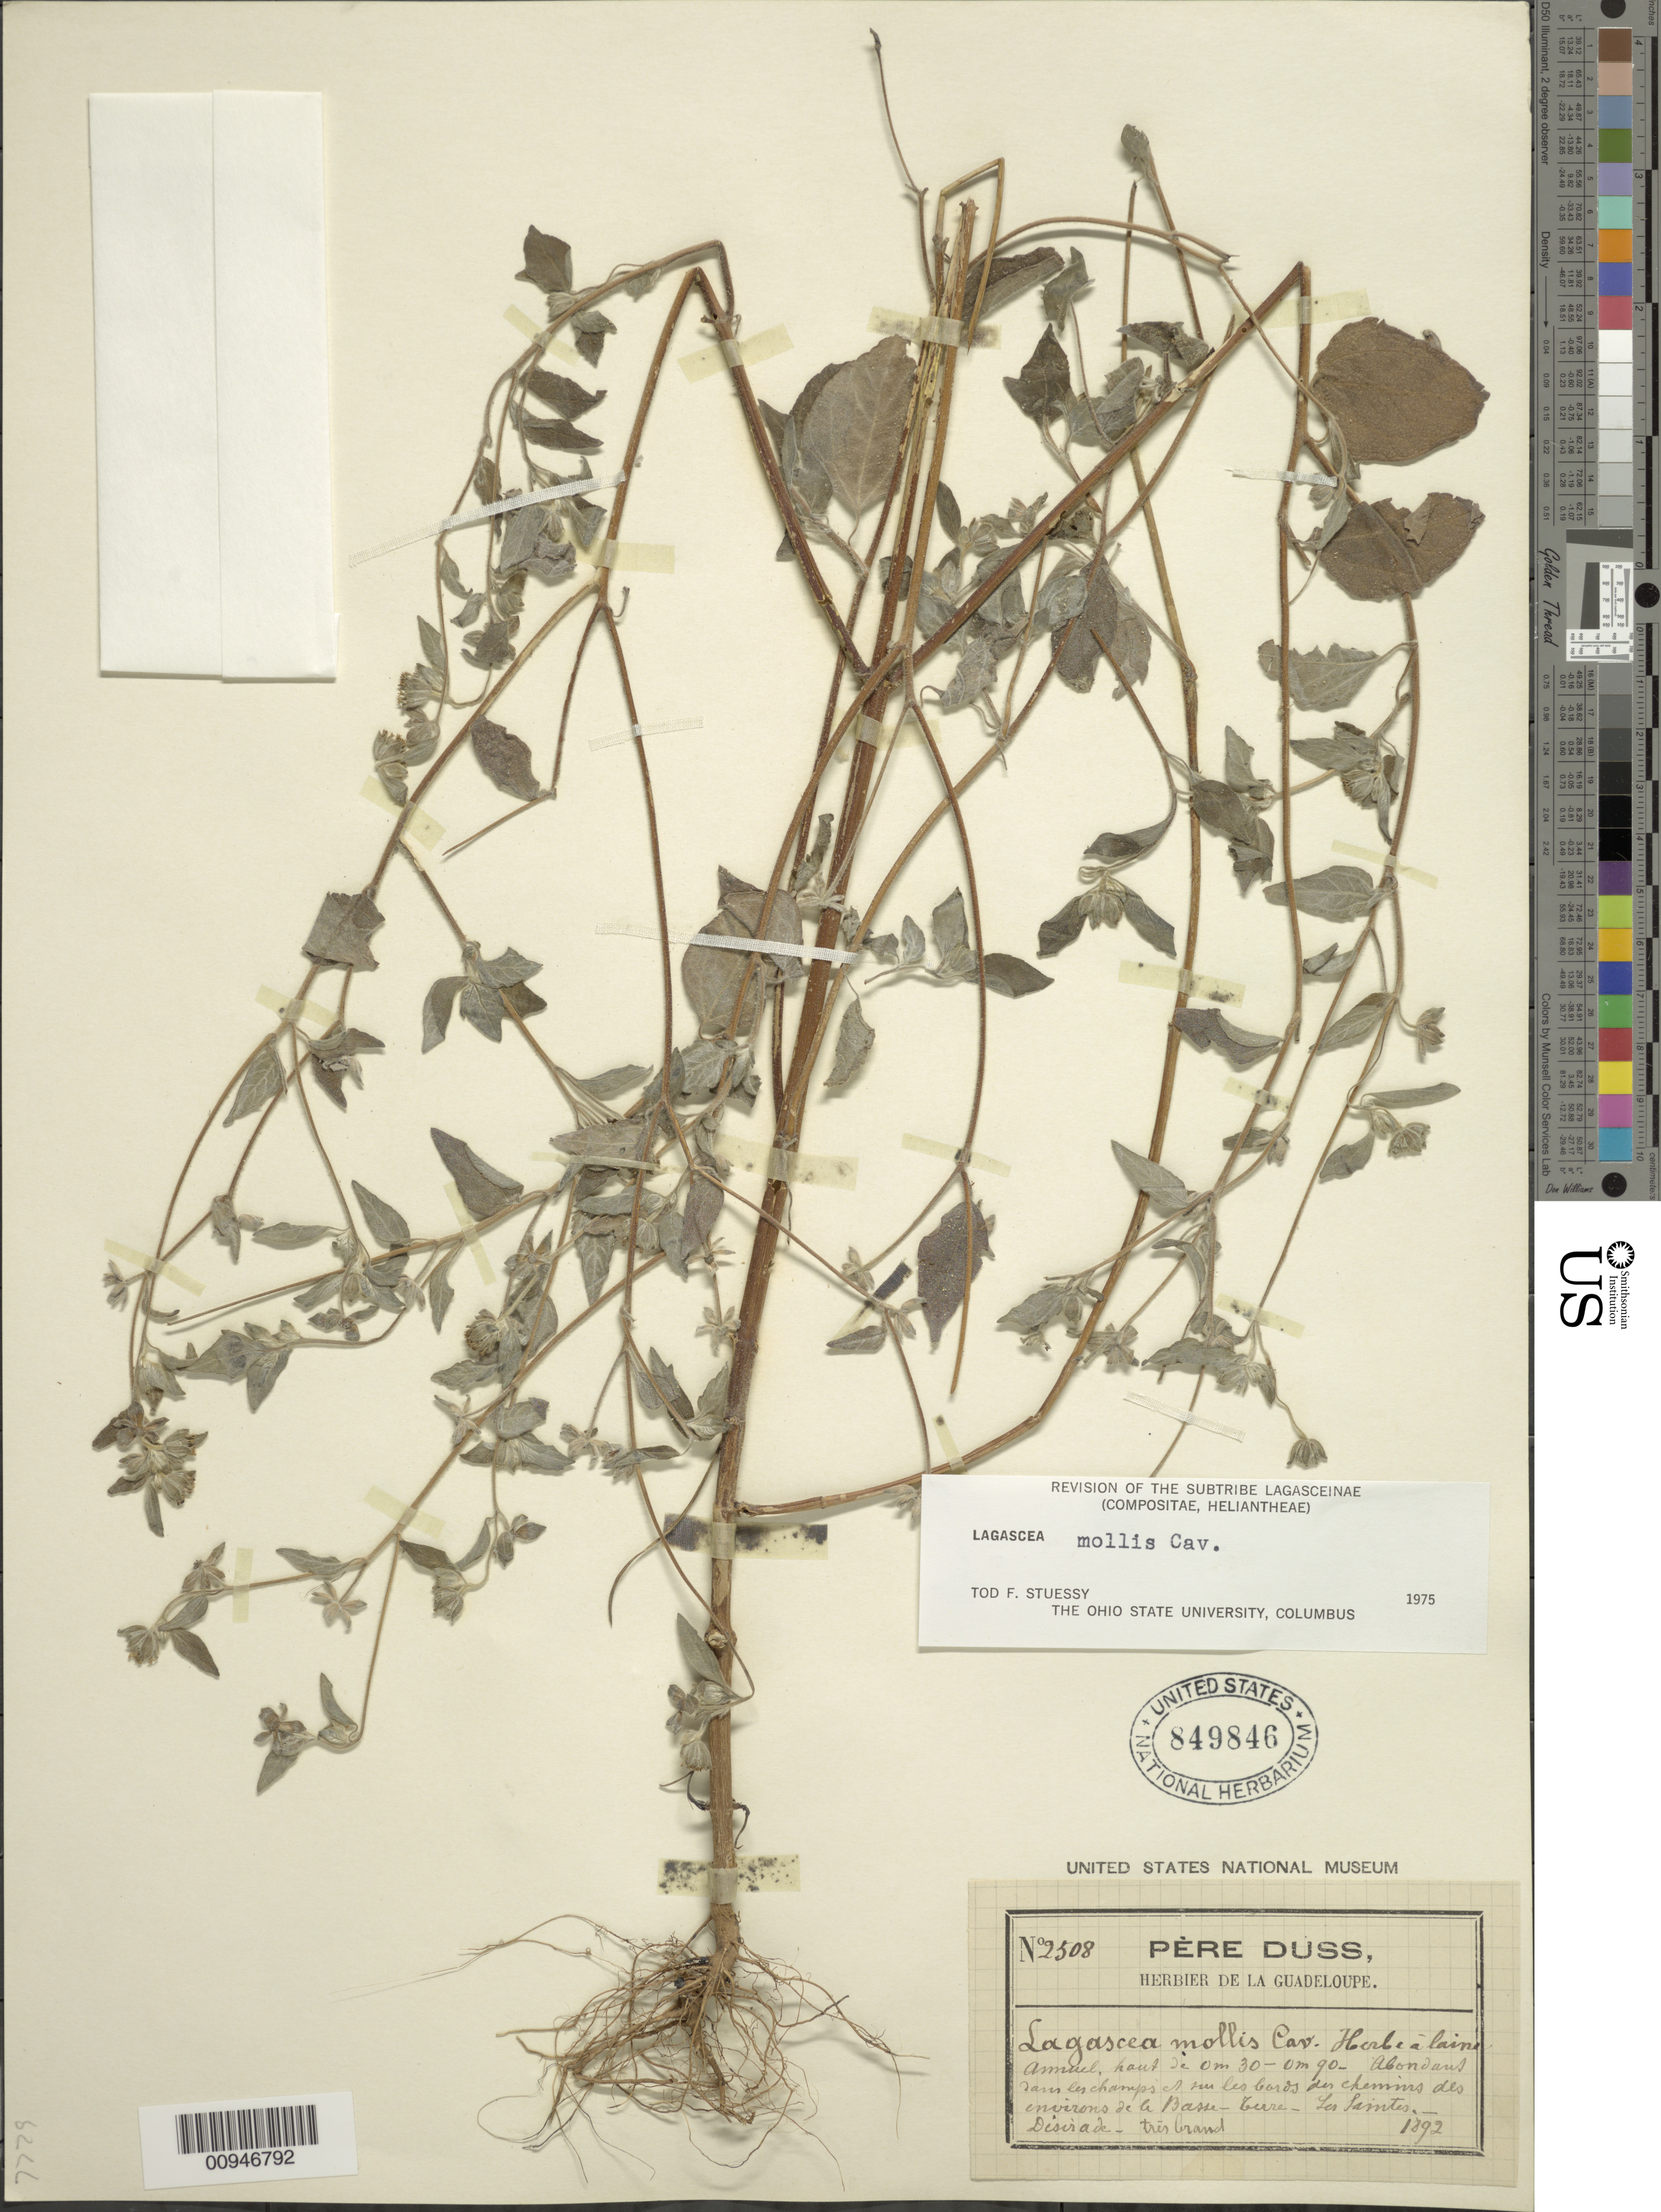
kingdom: Plantae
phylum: Tracheophyta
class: Magnoliopsida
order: Asterales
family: Asteraceae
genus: Lagascea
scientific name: Lagascea mollis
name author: Cav.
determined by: Stuessy, T. F.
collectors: Père Duss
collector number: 2508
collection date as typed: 1892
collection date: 1892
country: Guadeloupe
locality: En champs (?) les baros des chemins des environs de la Basse Terre, Les Saintes, Diserade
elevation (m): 9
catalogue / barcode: US 849846